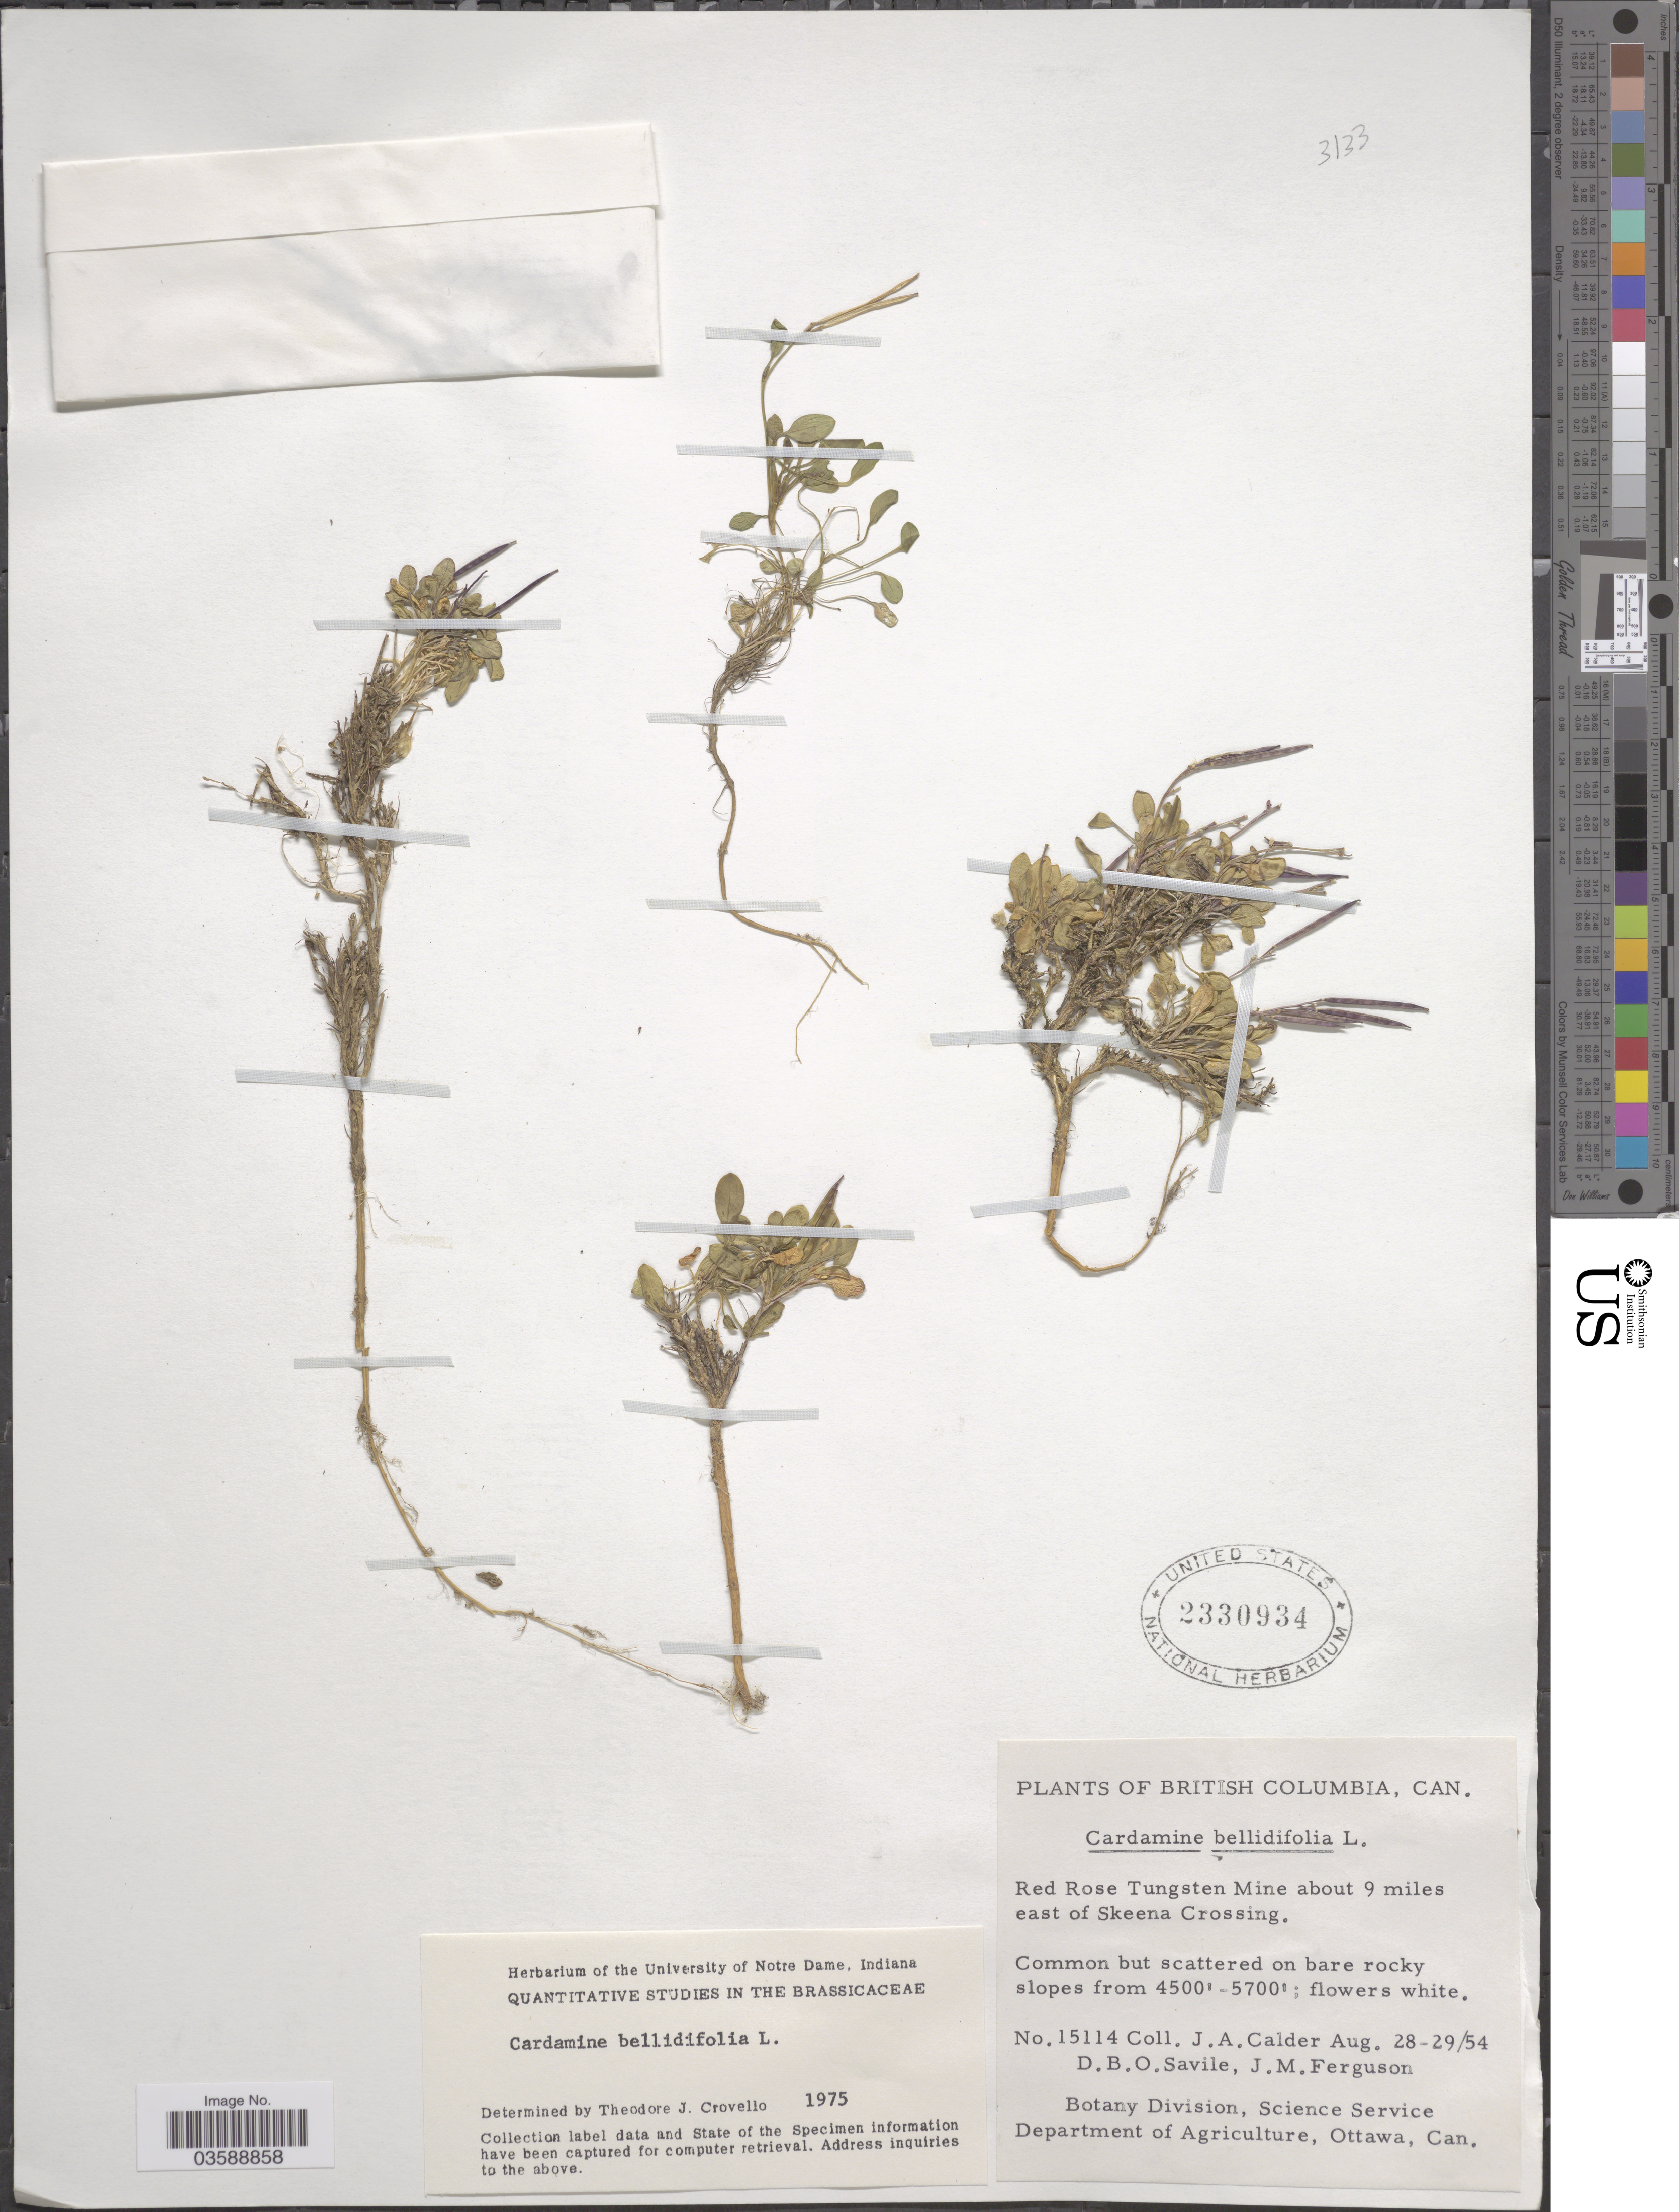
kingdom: Plantae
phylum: Tracheophyta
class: Magnoliopsida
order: Brassicales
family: Brassicaceae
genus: Cardamine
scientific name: Cardamine bellidifolia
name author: L.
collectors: J. A. Calder, D. Savile & J. M. Ferguson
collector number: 15114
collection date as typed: Transcribed d/m/y: 28/8/54 to 29/8/54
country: Canada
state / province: British Columbia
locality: Red Rose Tungsten Mine about 9 miles east of Skeena Crossing.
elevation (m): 1372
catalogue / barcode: US 2330934